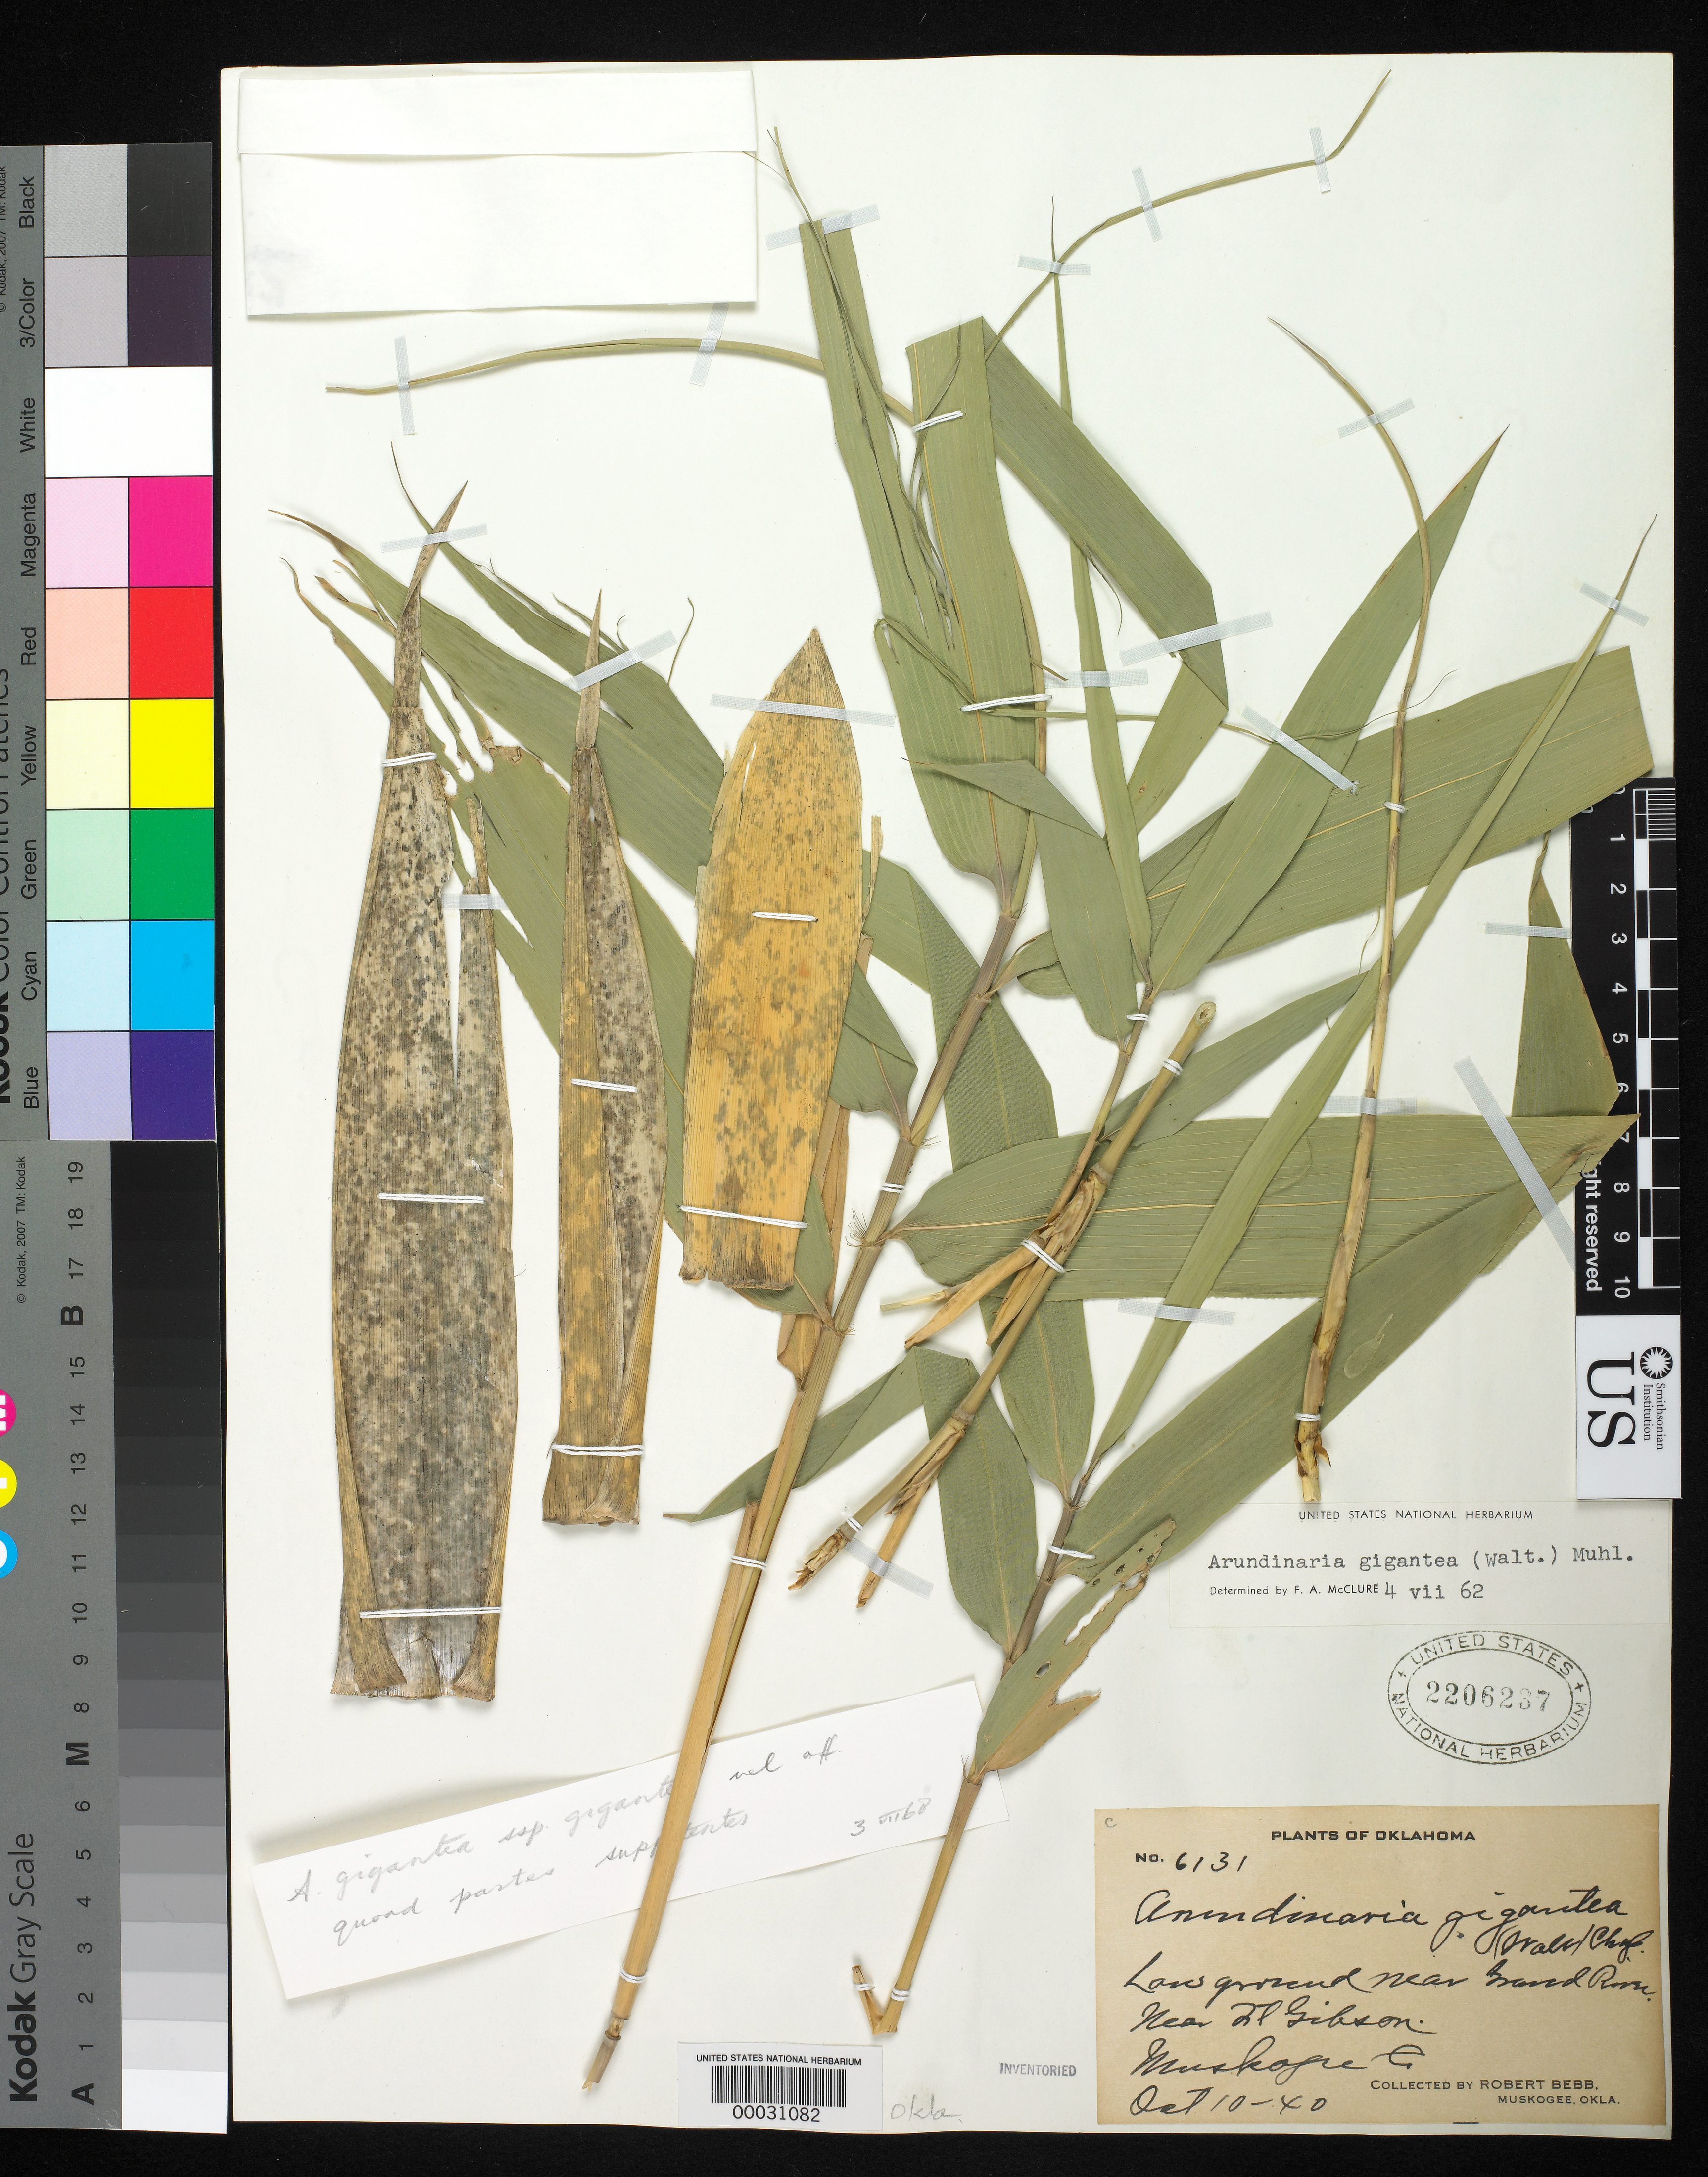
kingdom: Plantae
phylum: Tracheophyta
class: Liliopsida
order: Poales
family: Poaceae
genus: Arundinaria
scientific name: Arundinaria gigantea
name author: (Walter) Muhl.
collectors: R. Bebb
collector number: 6131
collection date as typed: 10 Oct 1940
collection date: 1940-10-10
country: United States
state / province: Oklahoma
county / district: Muskogee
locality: Muskogee, grand river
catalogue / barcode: US 2206237